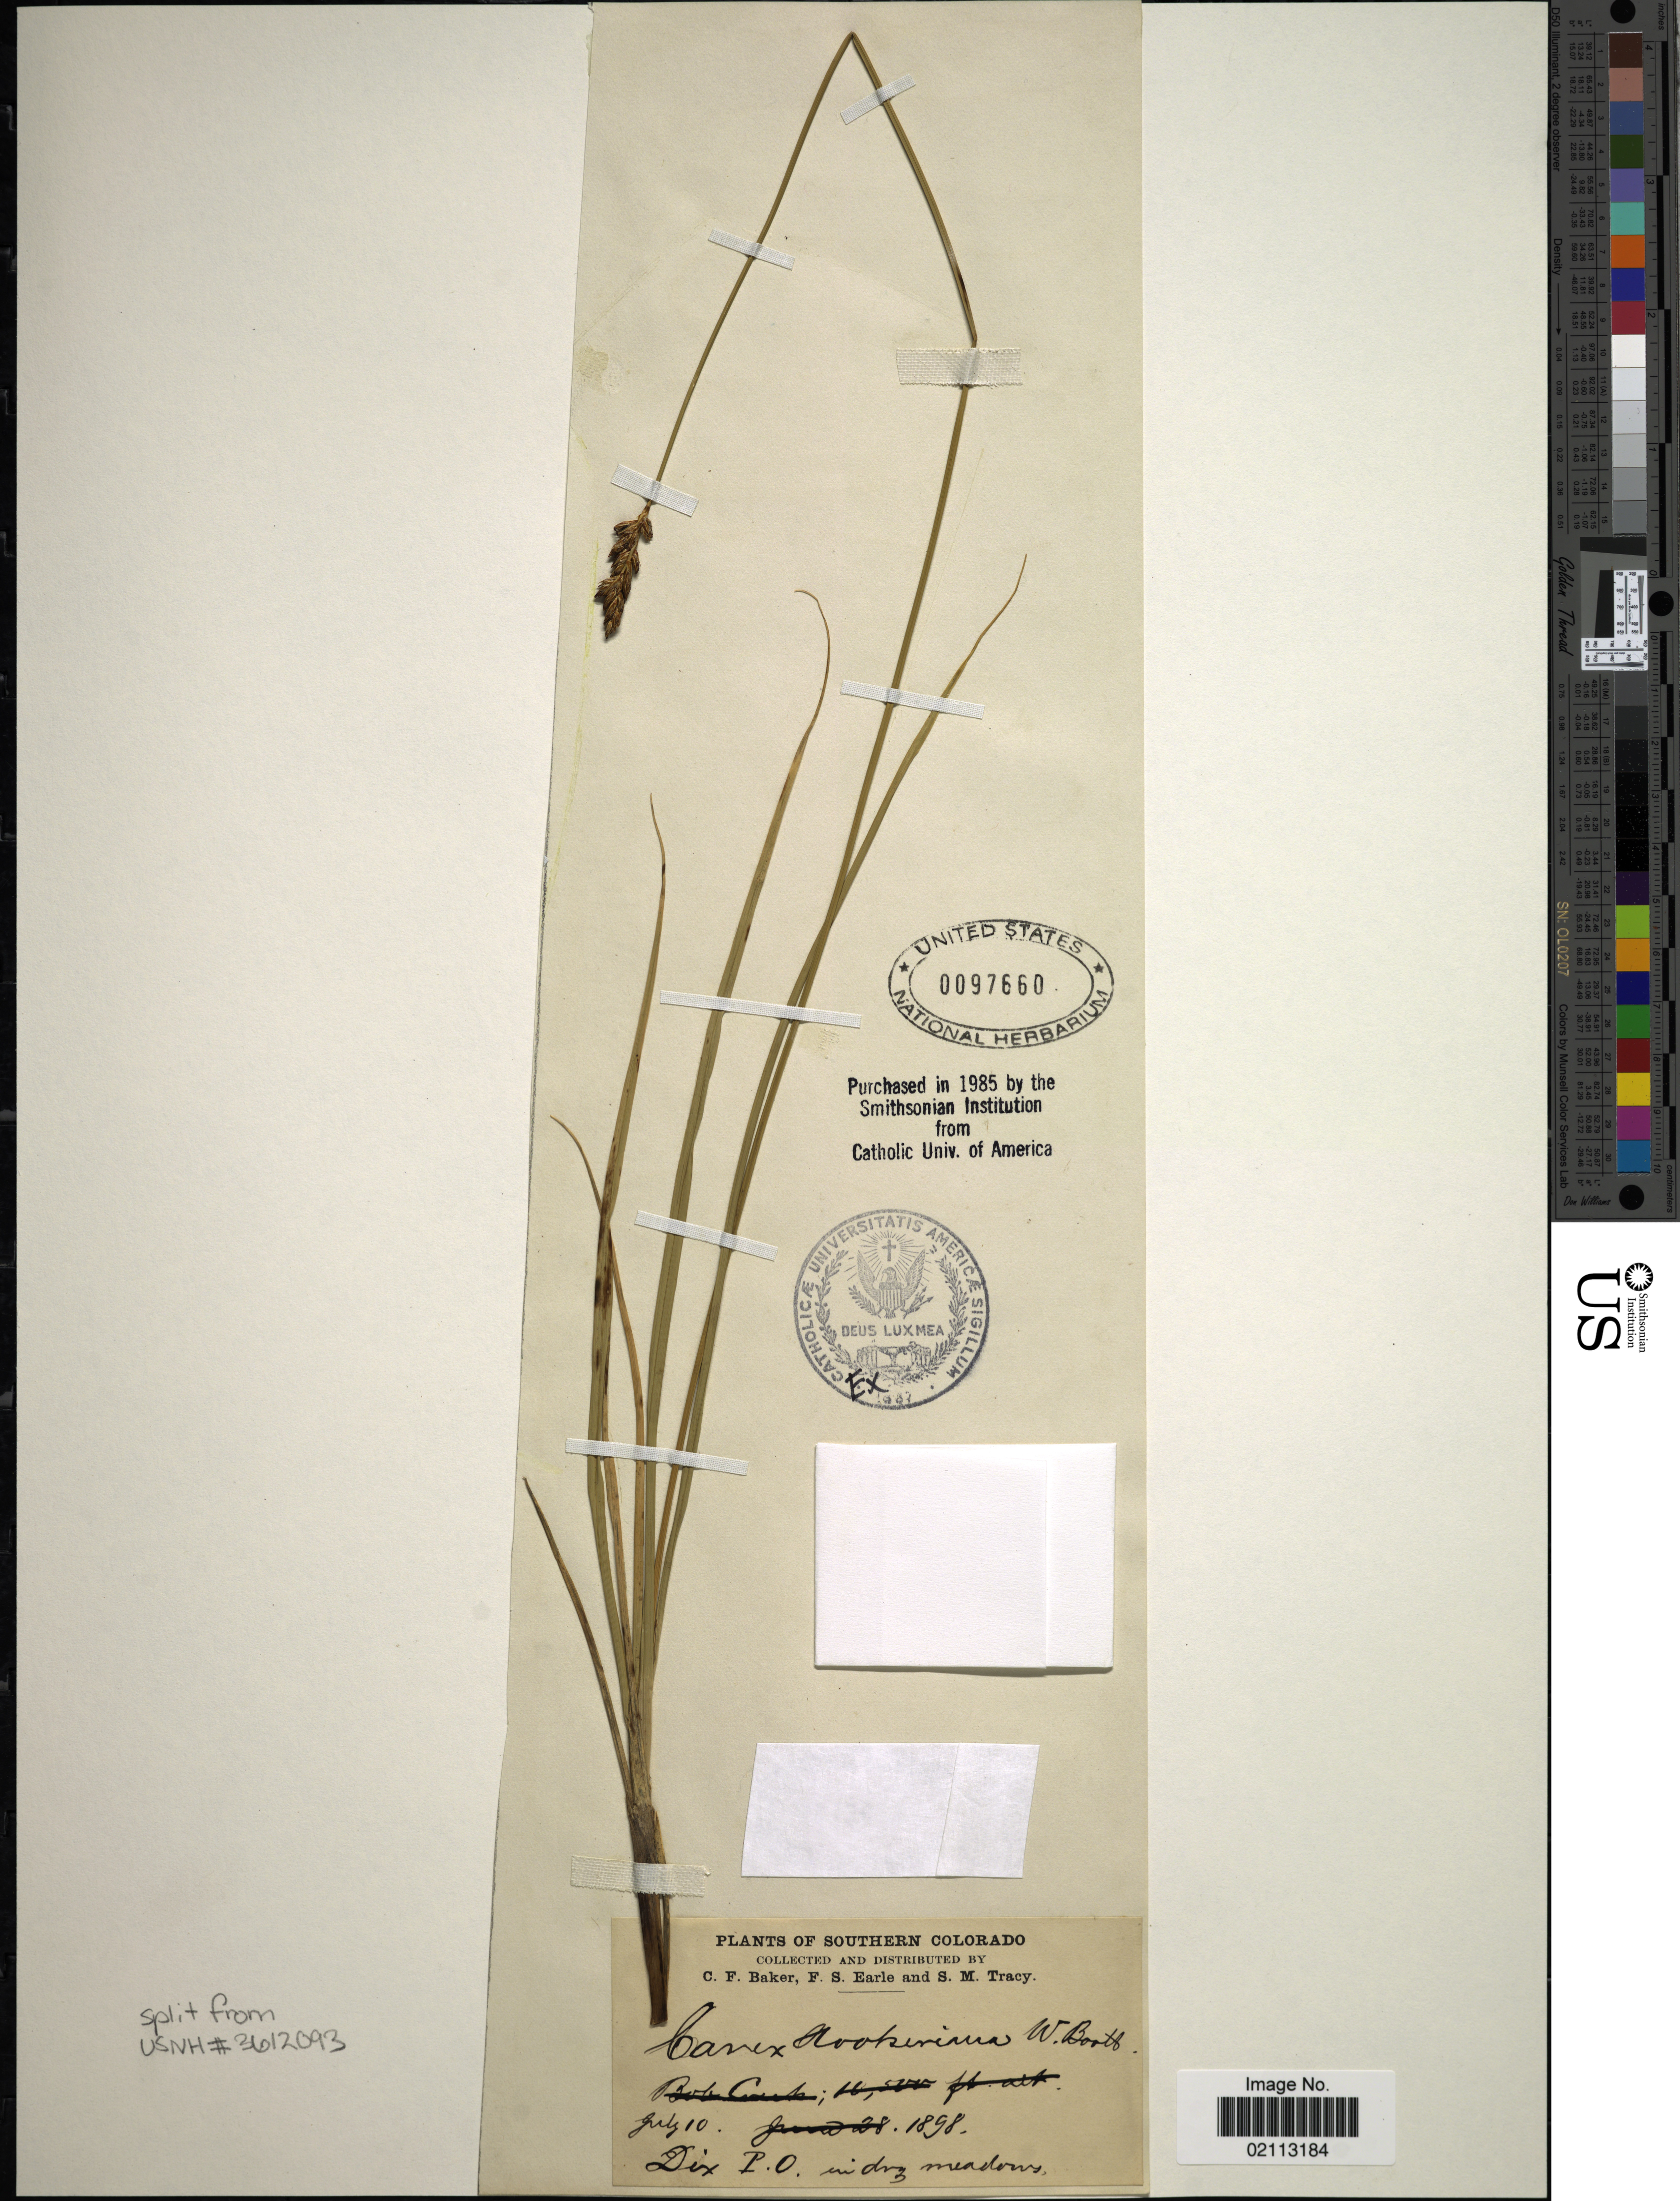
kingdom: Plantae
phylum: Tracheophyta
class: Liliopsida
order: Poales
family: Cyperaceae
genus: Carex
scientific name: Carex hookeriana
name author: Dewey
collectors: C. F. Baker, F. S. Earle & S. M. Tracy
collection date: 1898-07-10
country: United States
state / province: Colorado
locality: Southern Colorado, Dix P.O., in dry meadows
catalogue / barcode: US 97660